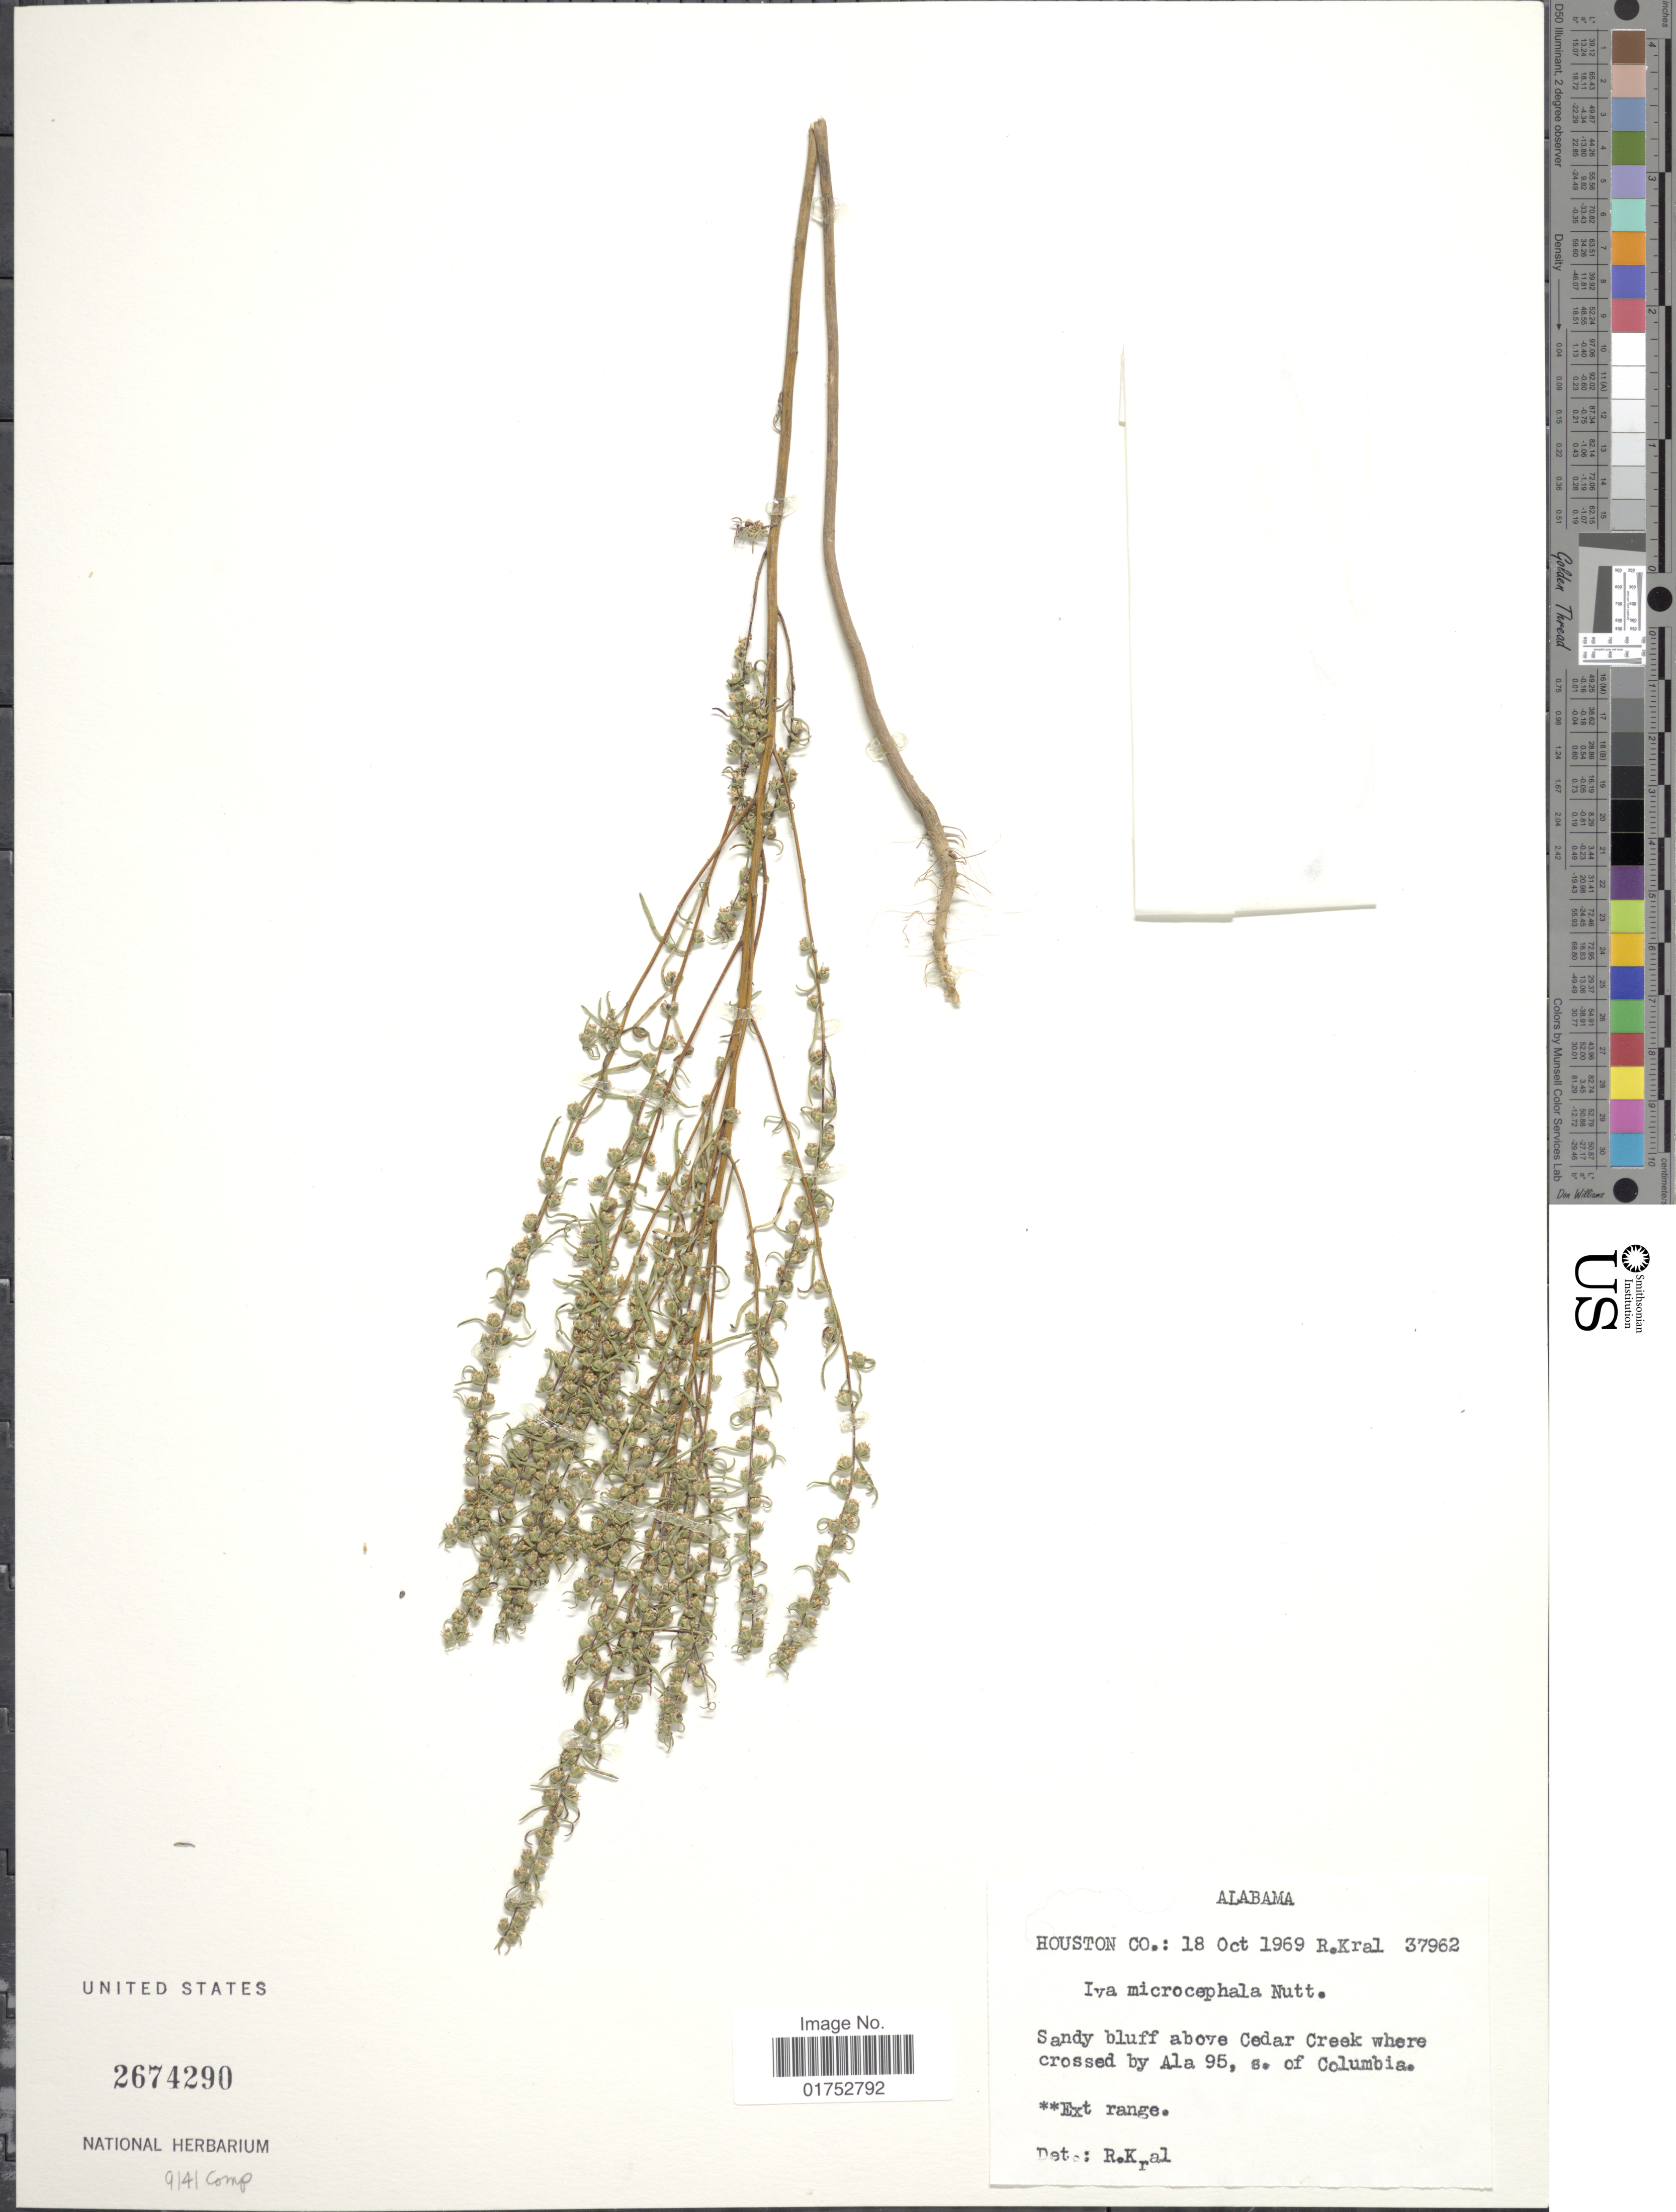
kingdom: Plantae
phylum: Tracheophyta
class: Magnoliopsida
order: Asterales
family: Asteraceae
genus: Iva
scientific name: Iva microcephala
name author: Nutt.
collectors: R. Kral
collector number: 37962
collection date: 1969-10-18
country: United States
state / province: Alabama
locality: Houston Co., above Cedar Creek where crossed by Ala 95, s. of Columbia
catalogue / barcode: US 2674290